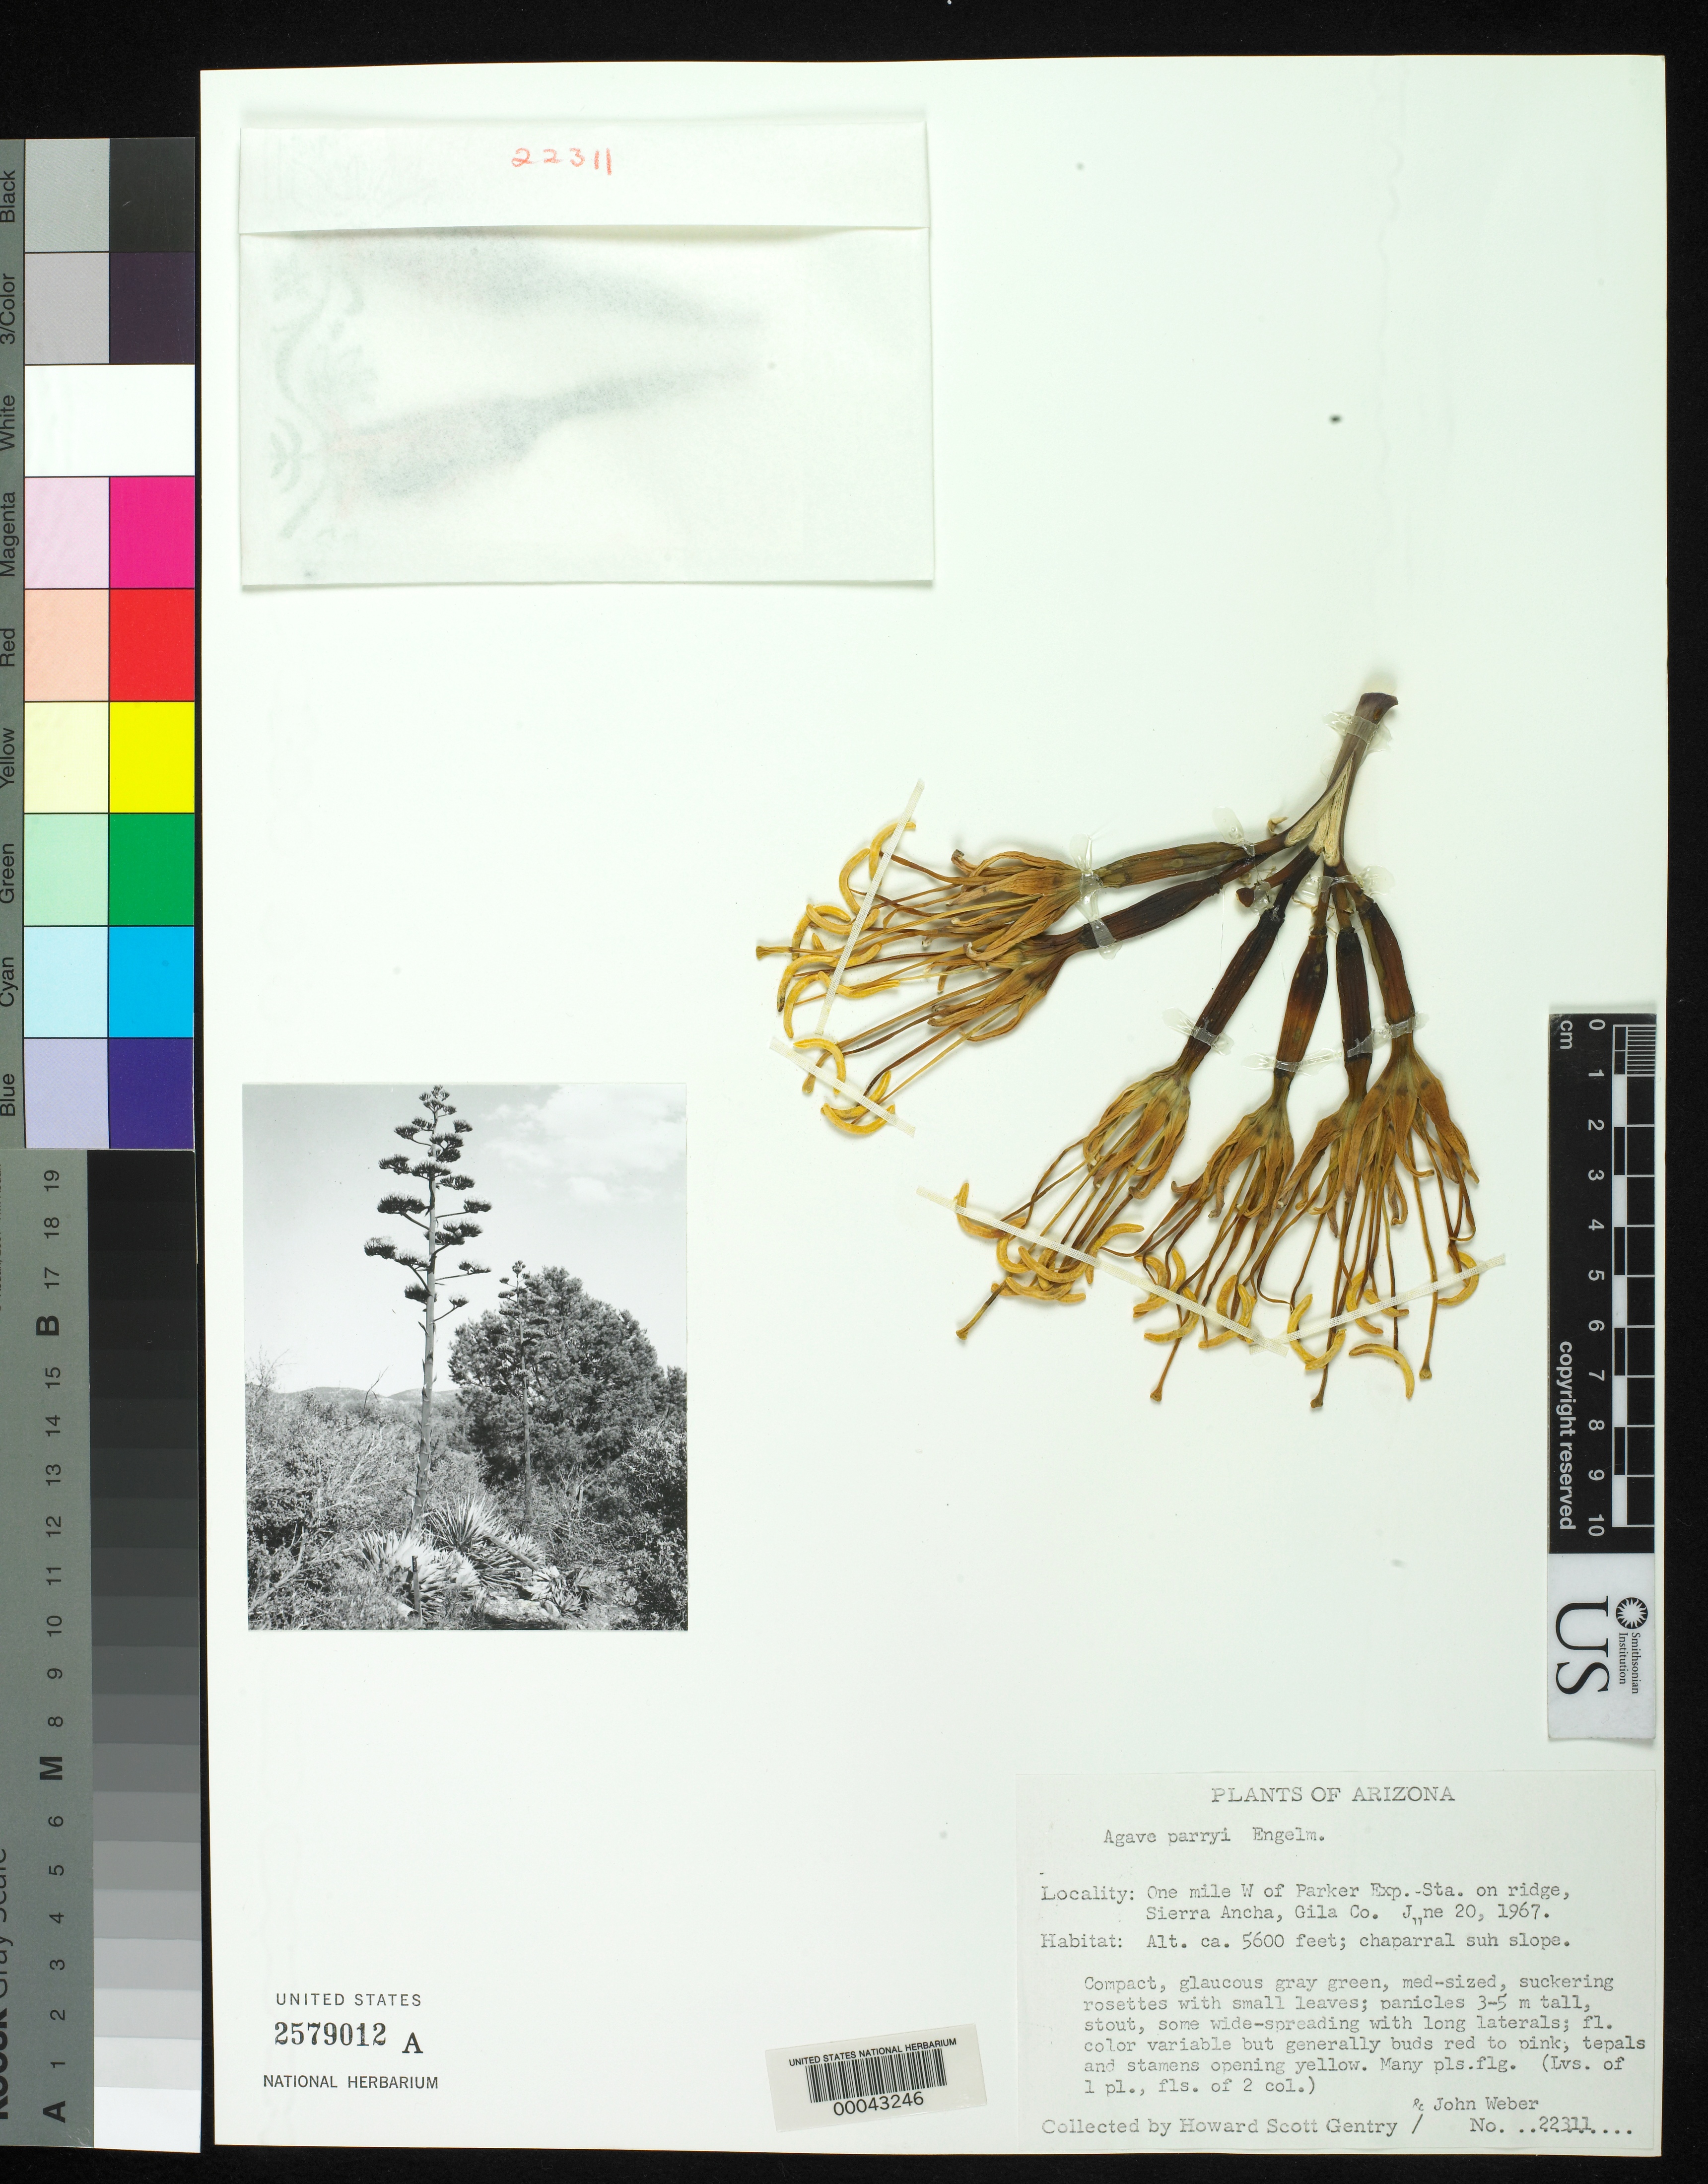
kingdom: Plantae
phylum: Tracheophyta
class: Liliopsida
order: Asparagales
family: Asparagaceae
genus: Agave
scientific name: Agave parryi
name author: Engelm.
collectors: H. S. Gentry & J. H. Weber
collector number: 22311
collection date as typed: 20 Jun 1967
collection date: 1967-06-20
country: United States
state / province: Arizona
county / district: Gila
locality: One mi w of parker exp. sta. on ridge, sierra ancha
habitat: Chaparral sun slope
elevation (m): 1707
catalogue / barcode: US 2579012A